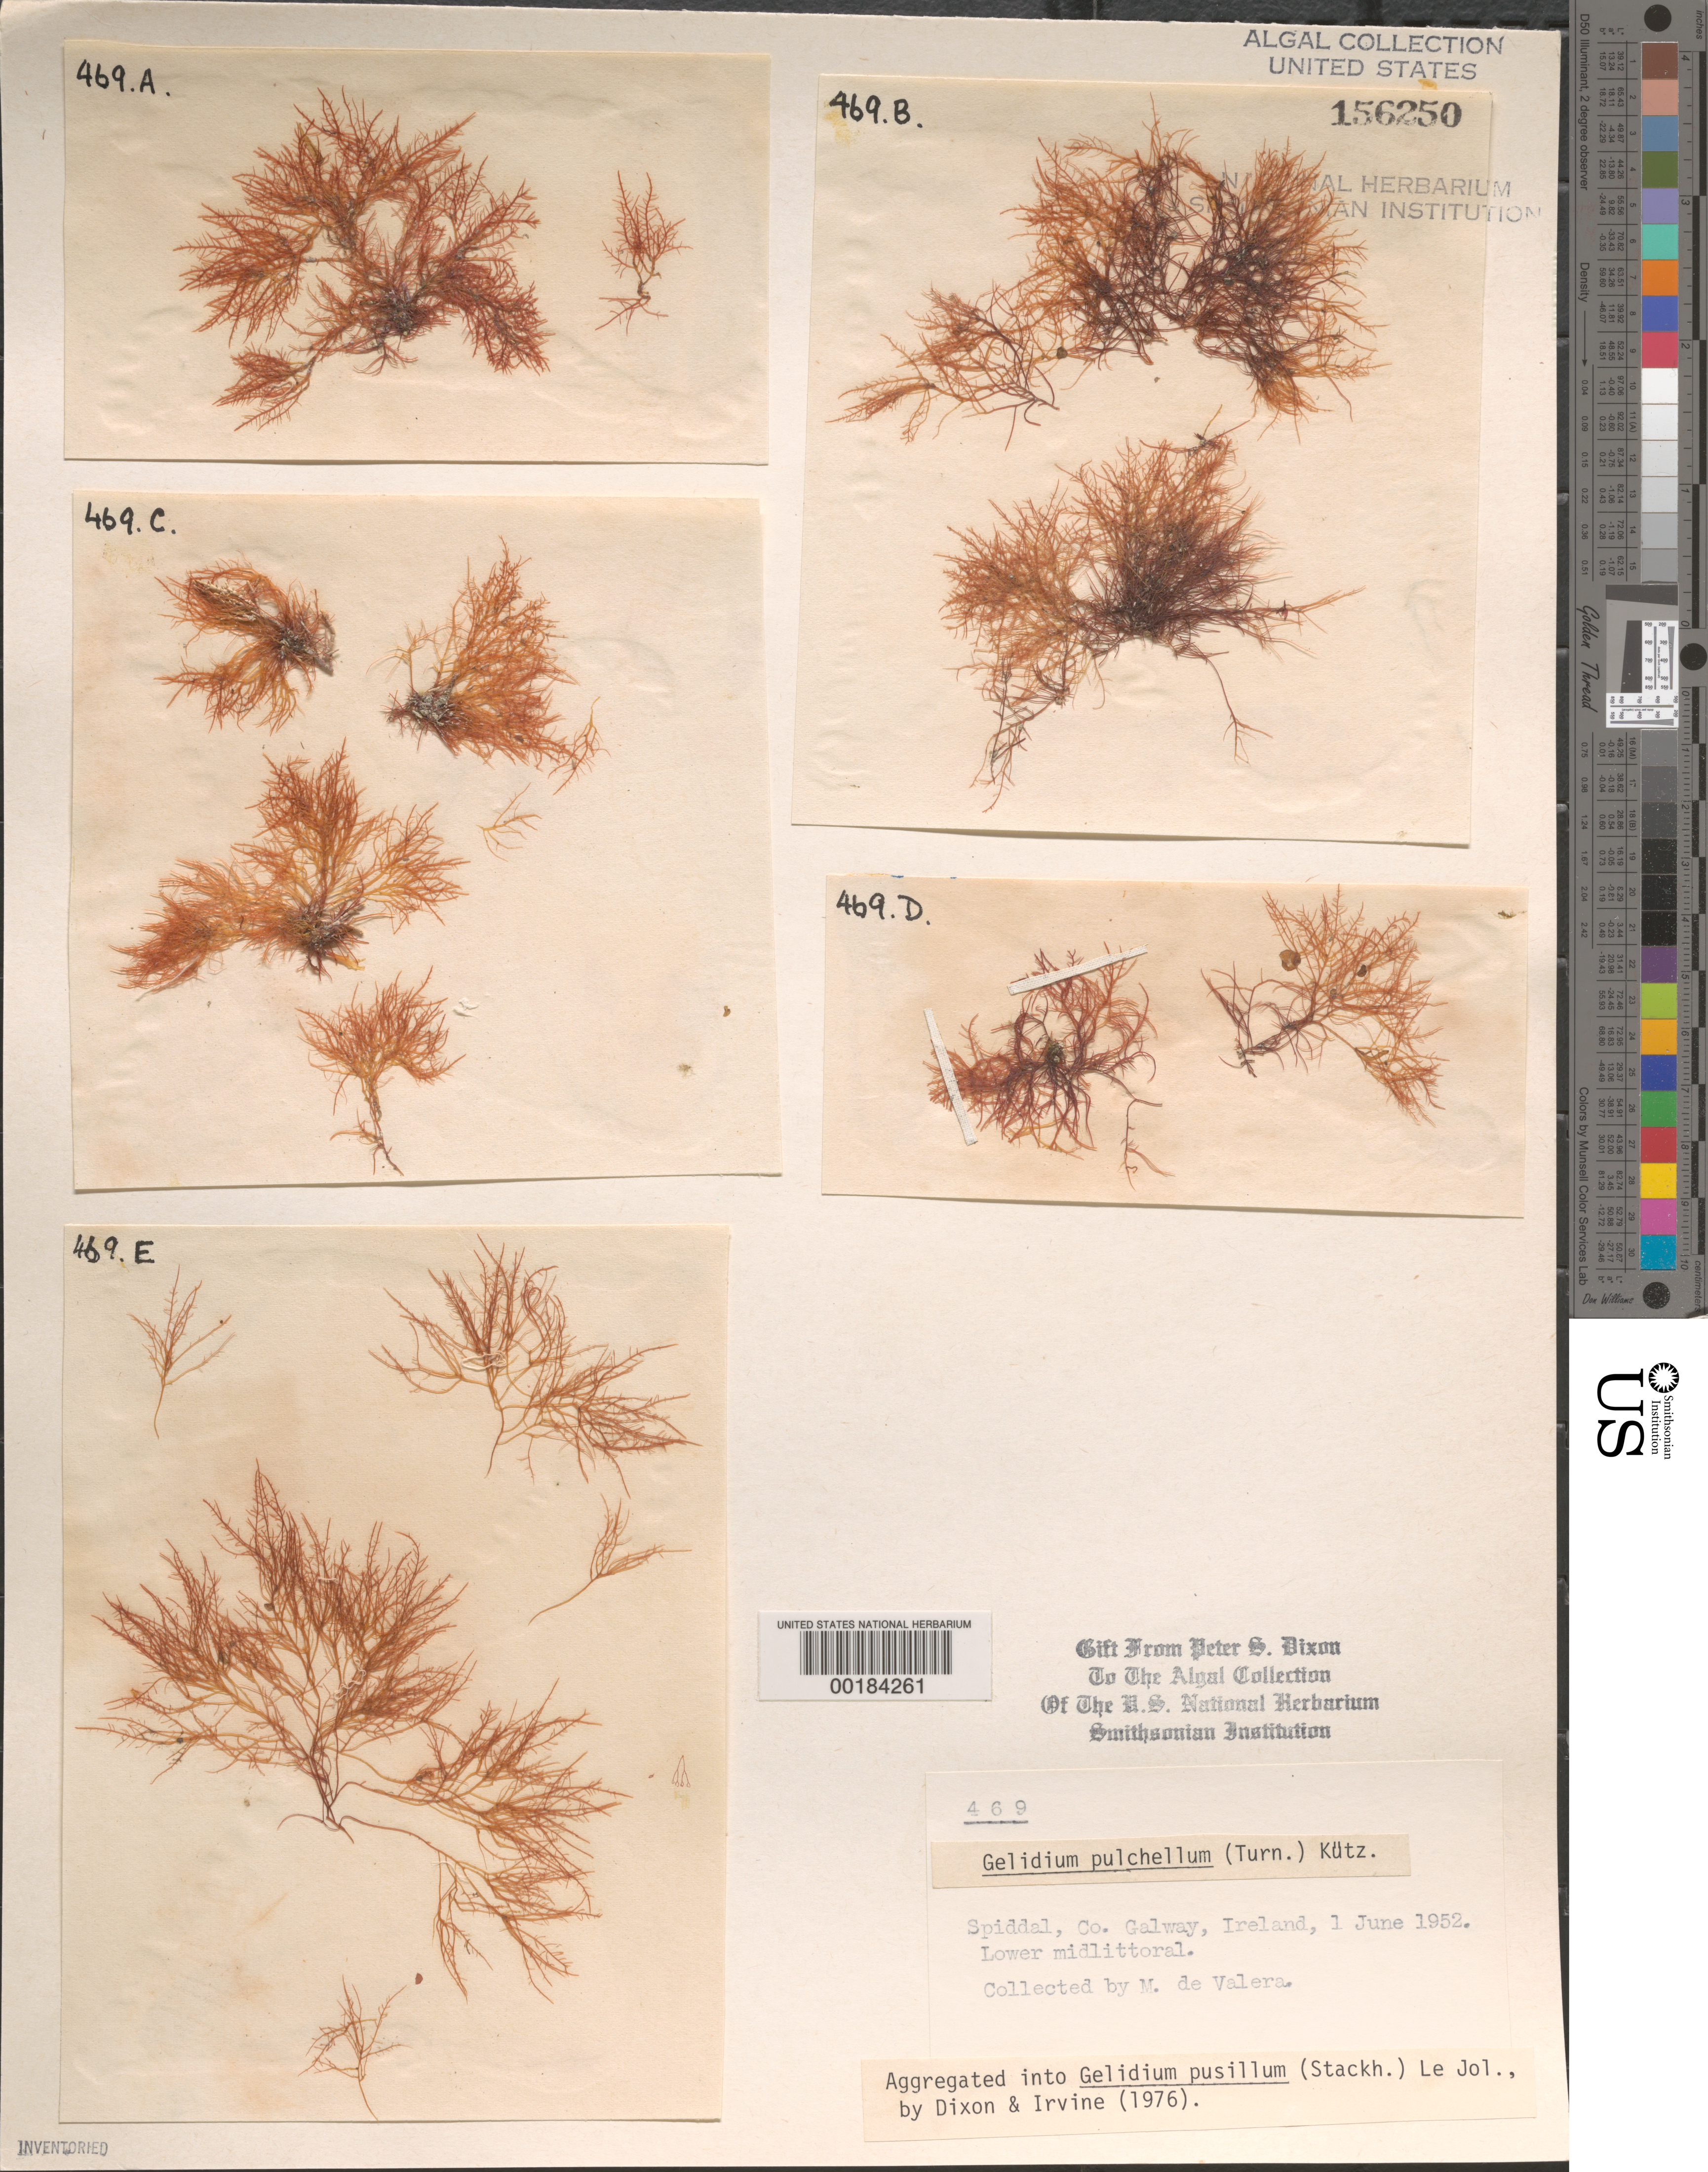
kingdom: Plantae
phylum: Rhodophyta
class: Florideophyceae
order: Gelidiales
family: Gelidiaceae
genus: Gelidium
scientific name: Gelidium pusillum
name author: (Stackh.) Le Jol.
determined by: Dixon, P. S.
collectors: M. De Valera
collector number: PSD 469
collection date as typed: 01 Jun 1952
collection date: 1952-06-01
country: Ireland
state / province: Connaught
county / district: Galway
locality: Spiddal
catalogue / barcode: US 156250